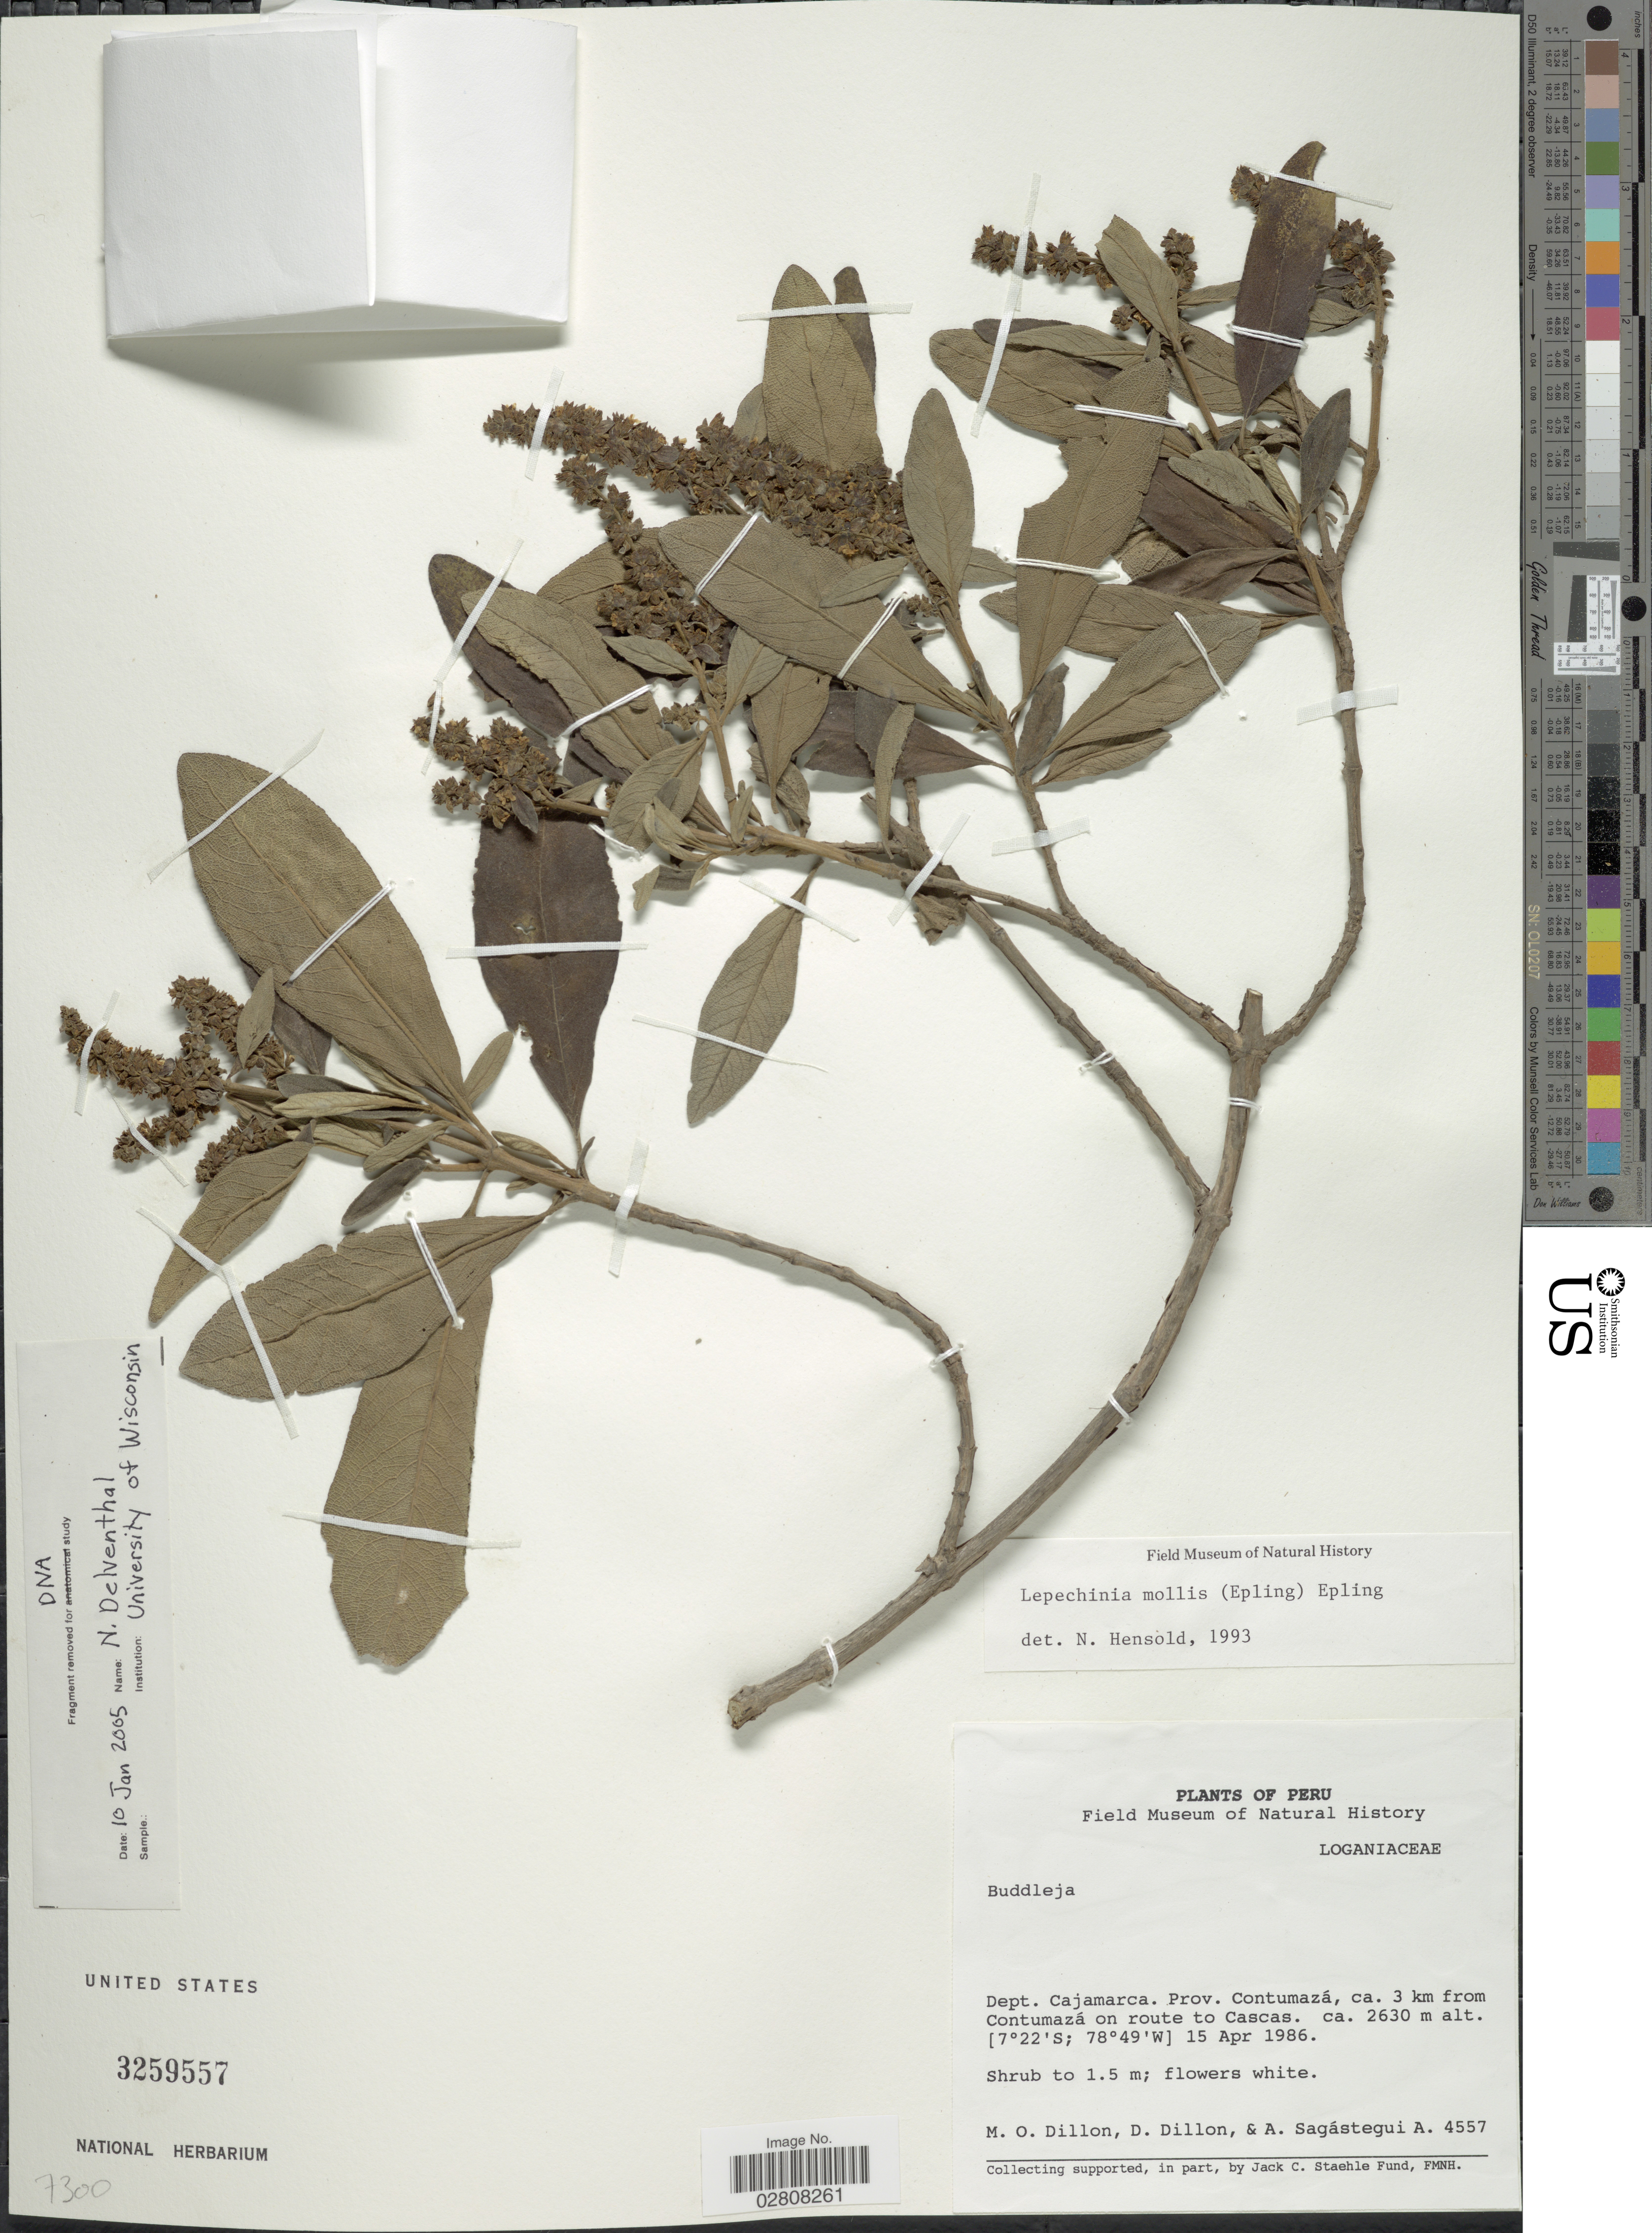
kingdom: Plantae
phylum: Tracheophyta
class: Magnoliopsida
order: Lamiales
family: Lamiaceae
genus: Lepechinia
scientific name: Lepechinia mollis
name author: (Epling) Epling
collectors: M. O. Dillon, D. Dillon & A. Sagástegui A.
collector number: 4557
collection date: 1986-04-15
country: Peru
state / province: Cajamarca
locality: Dept. Cajamarca. Prov. Contumazá, ca. 3 km from Contumazá on route to Cascas.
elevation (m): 2630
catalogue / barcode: US 3259557